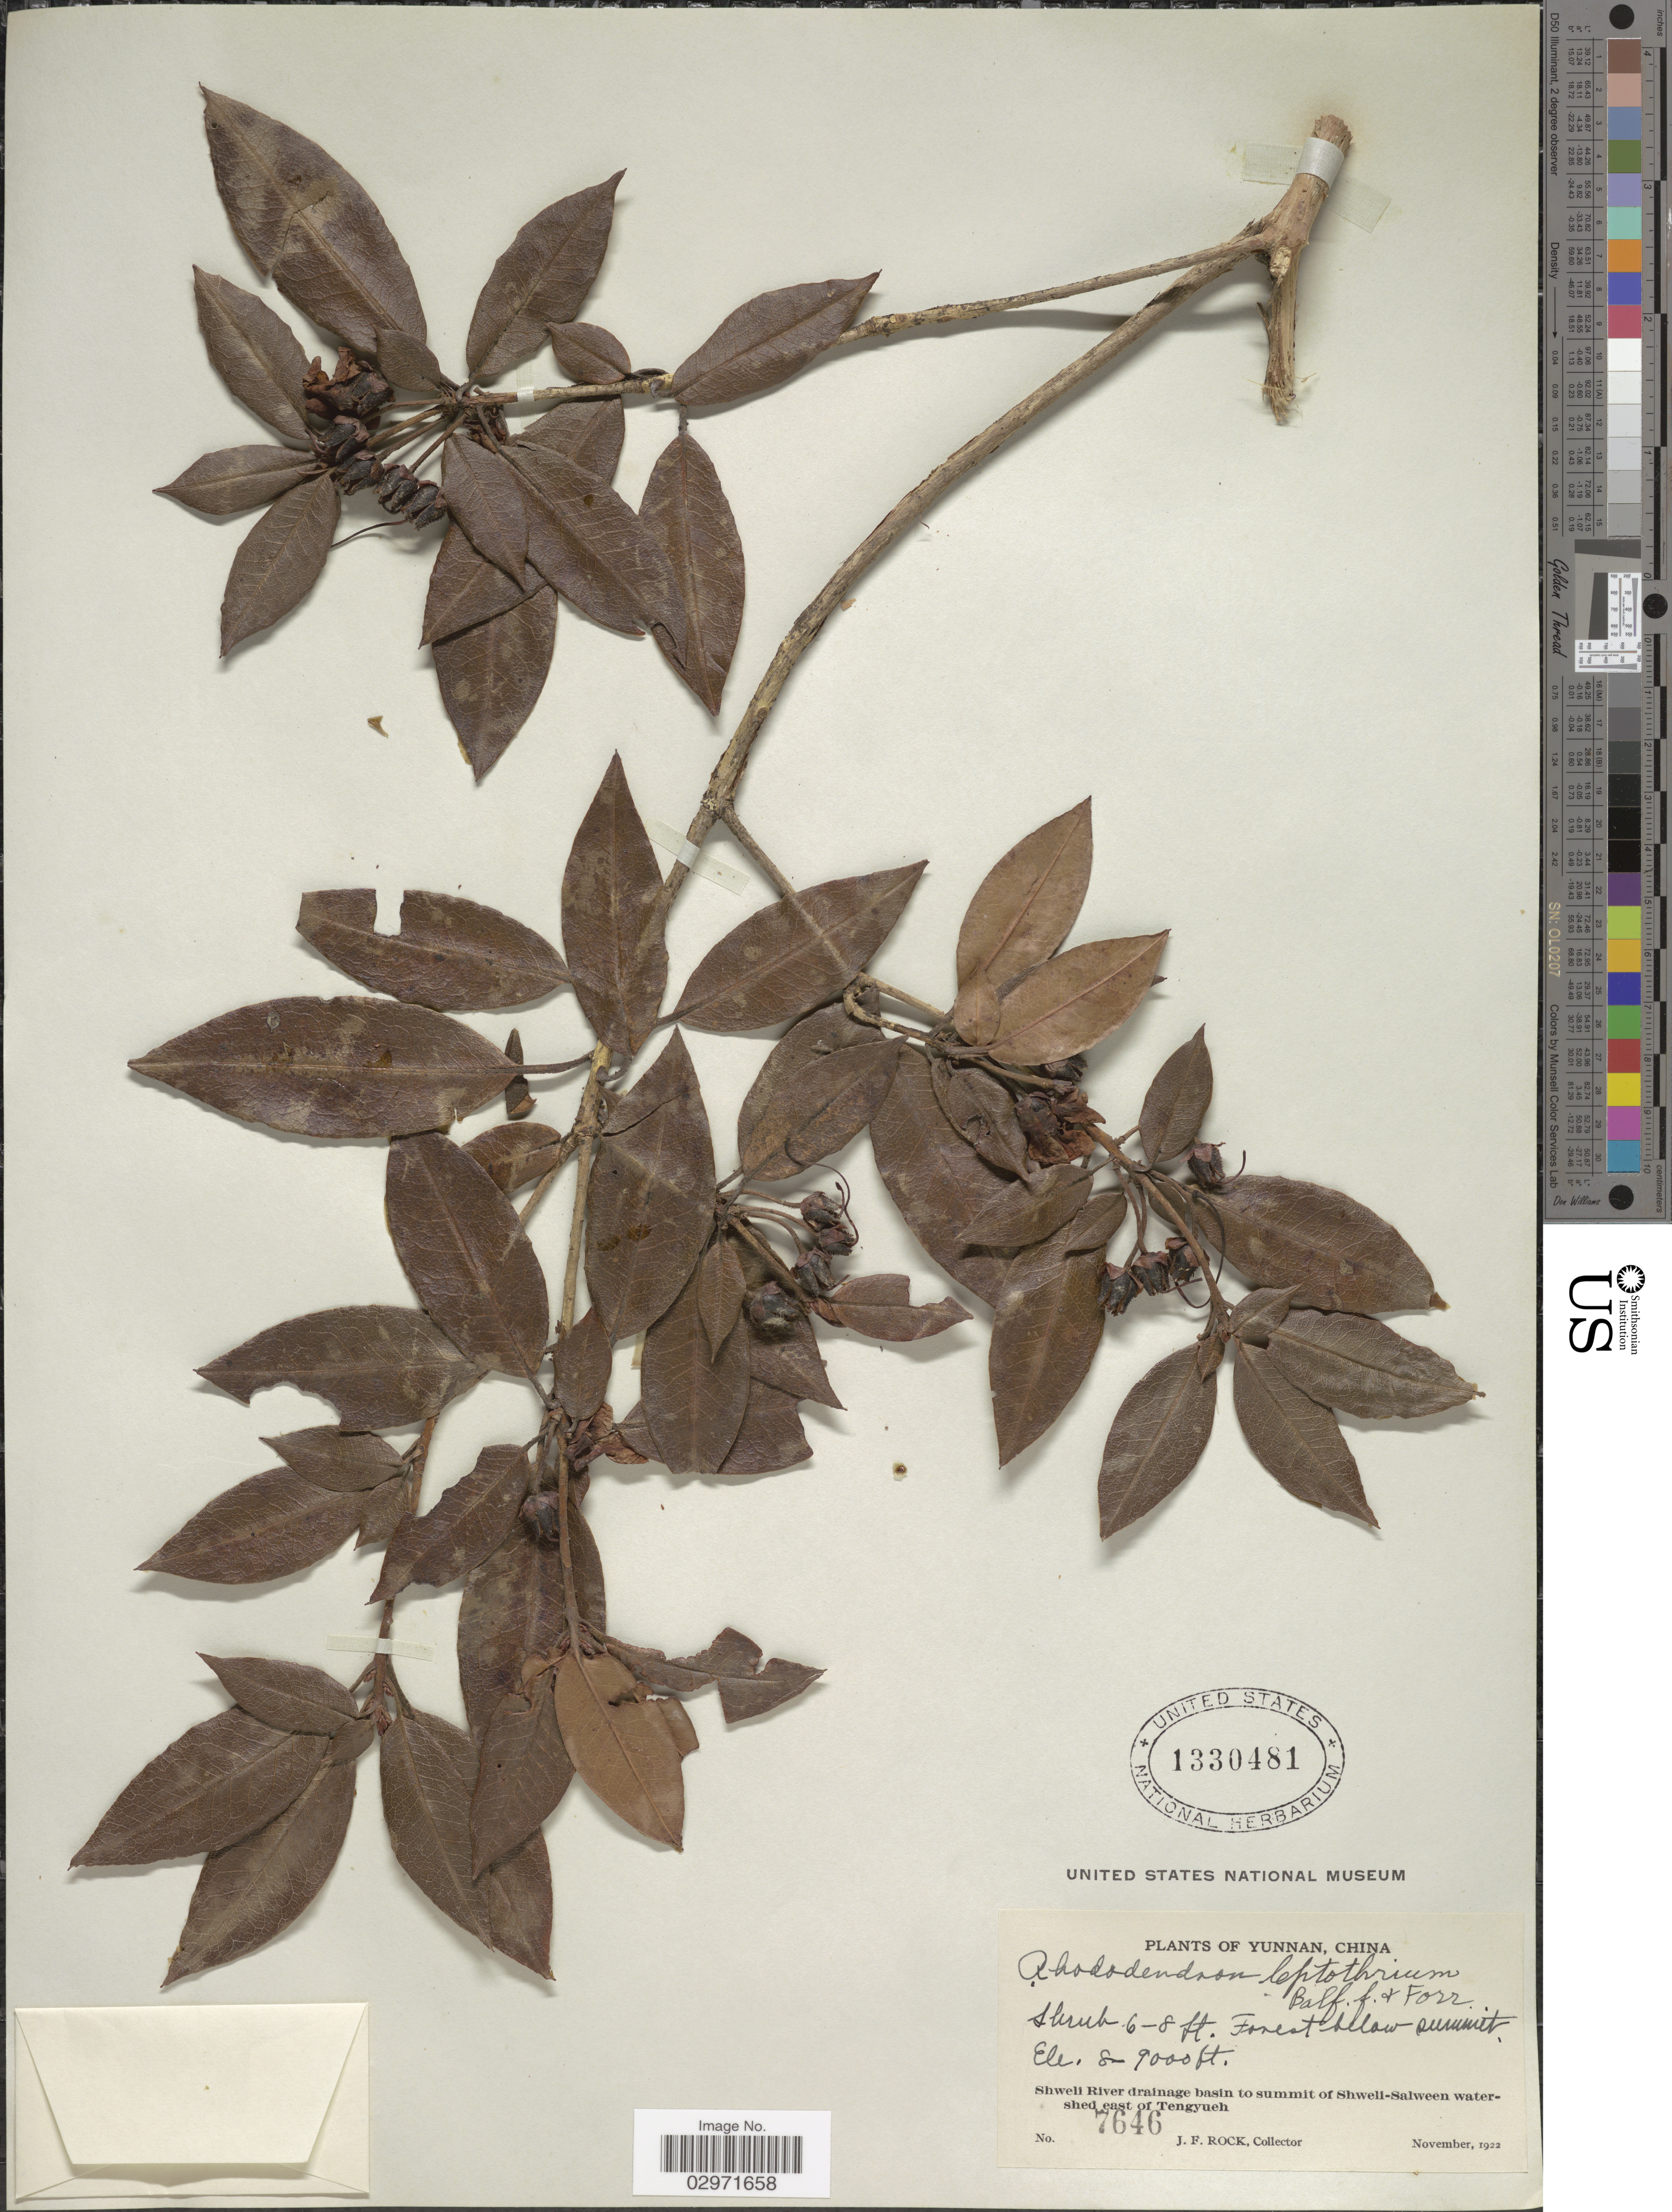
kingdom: Plantae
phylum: Tracheophyta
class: Magnoliopsida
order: Ericales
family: Ericaceae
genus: Rhododendron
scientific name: Rhododendron leptothrium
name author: Balf. f. & Forrest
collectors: J. Rock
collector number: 7646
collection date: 1922-11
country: China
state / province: Yunnan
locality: Shweli River drainage basin to summit of Shweli-Salween watershed east of Tengyueh.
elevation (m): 2438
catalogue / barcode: US 1330481